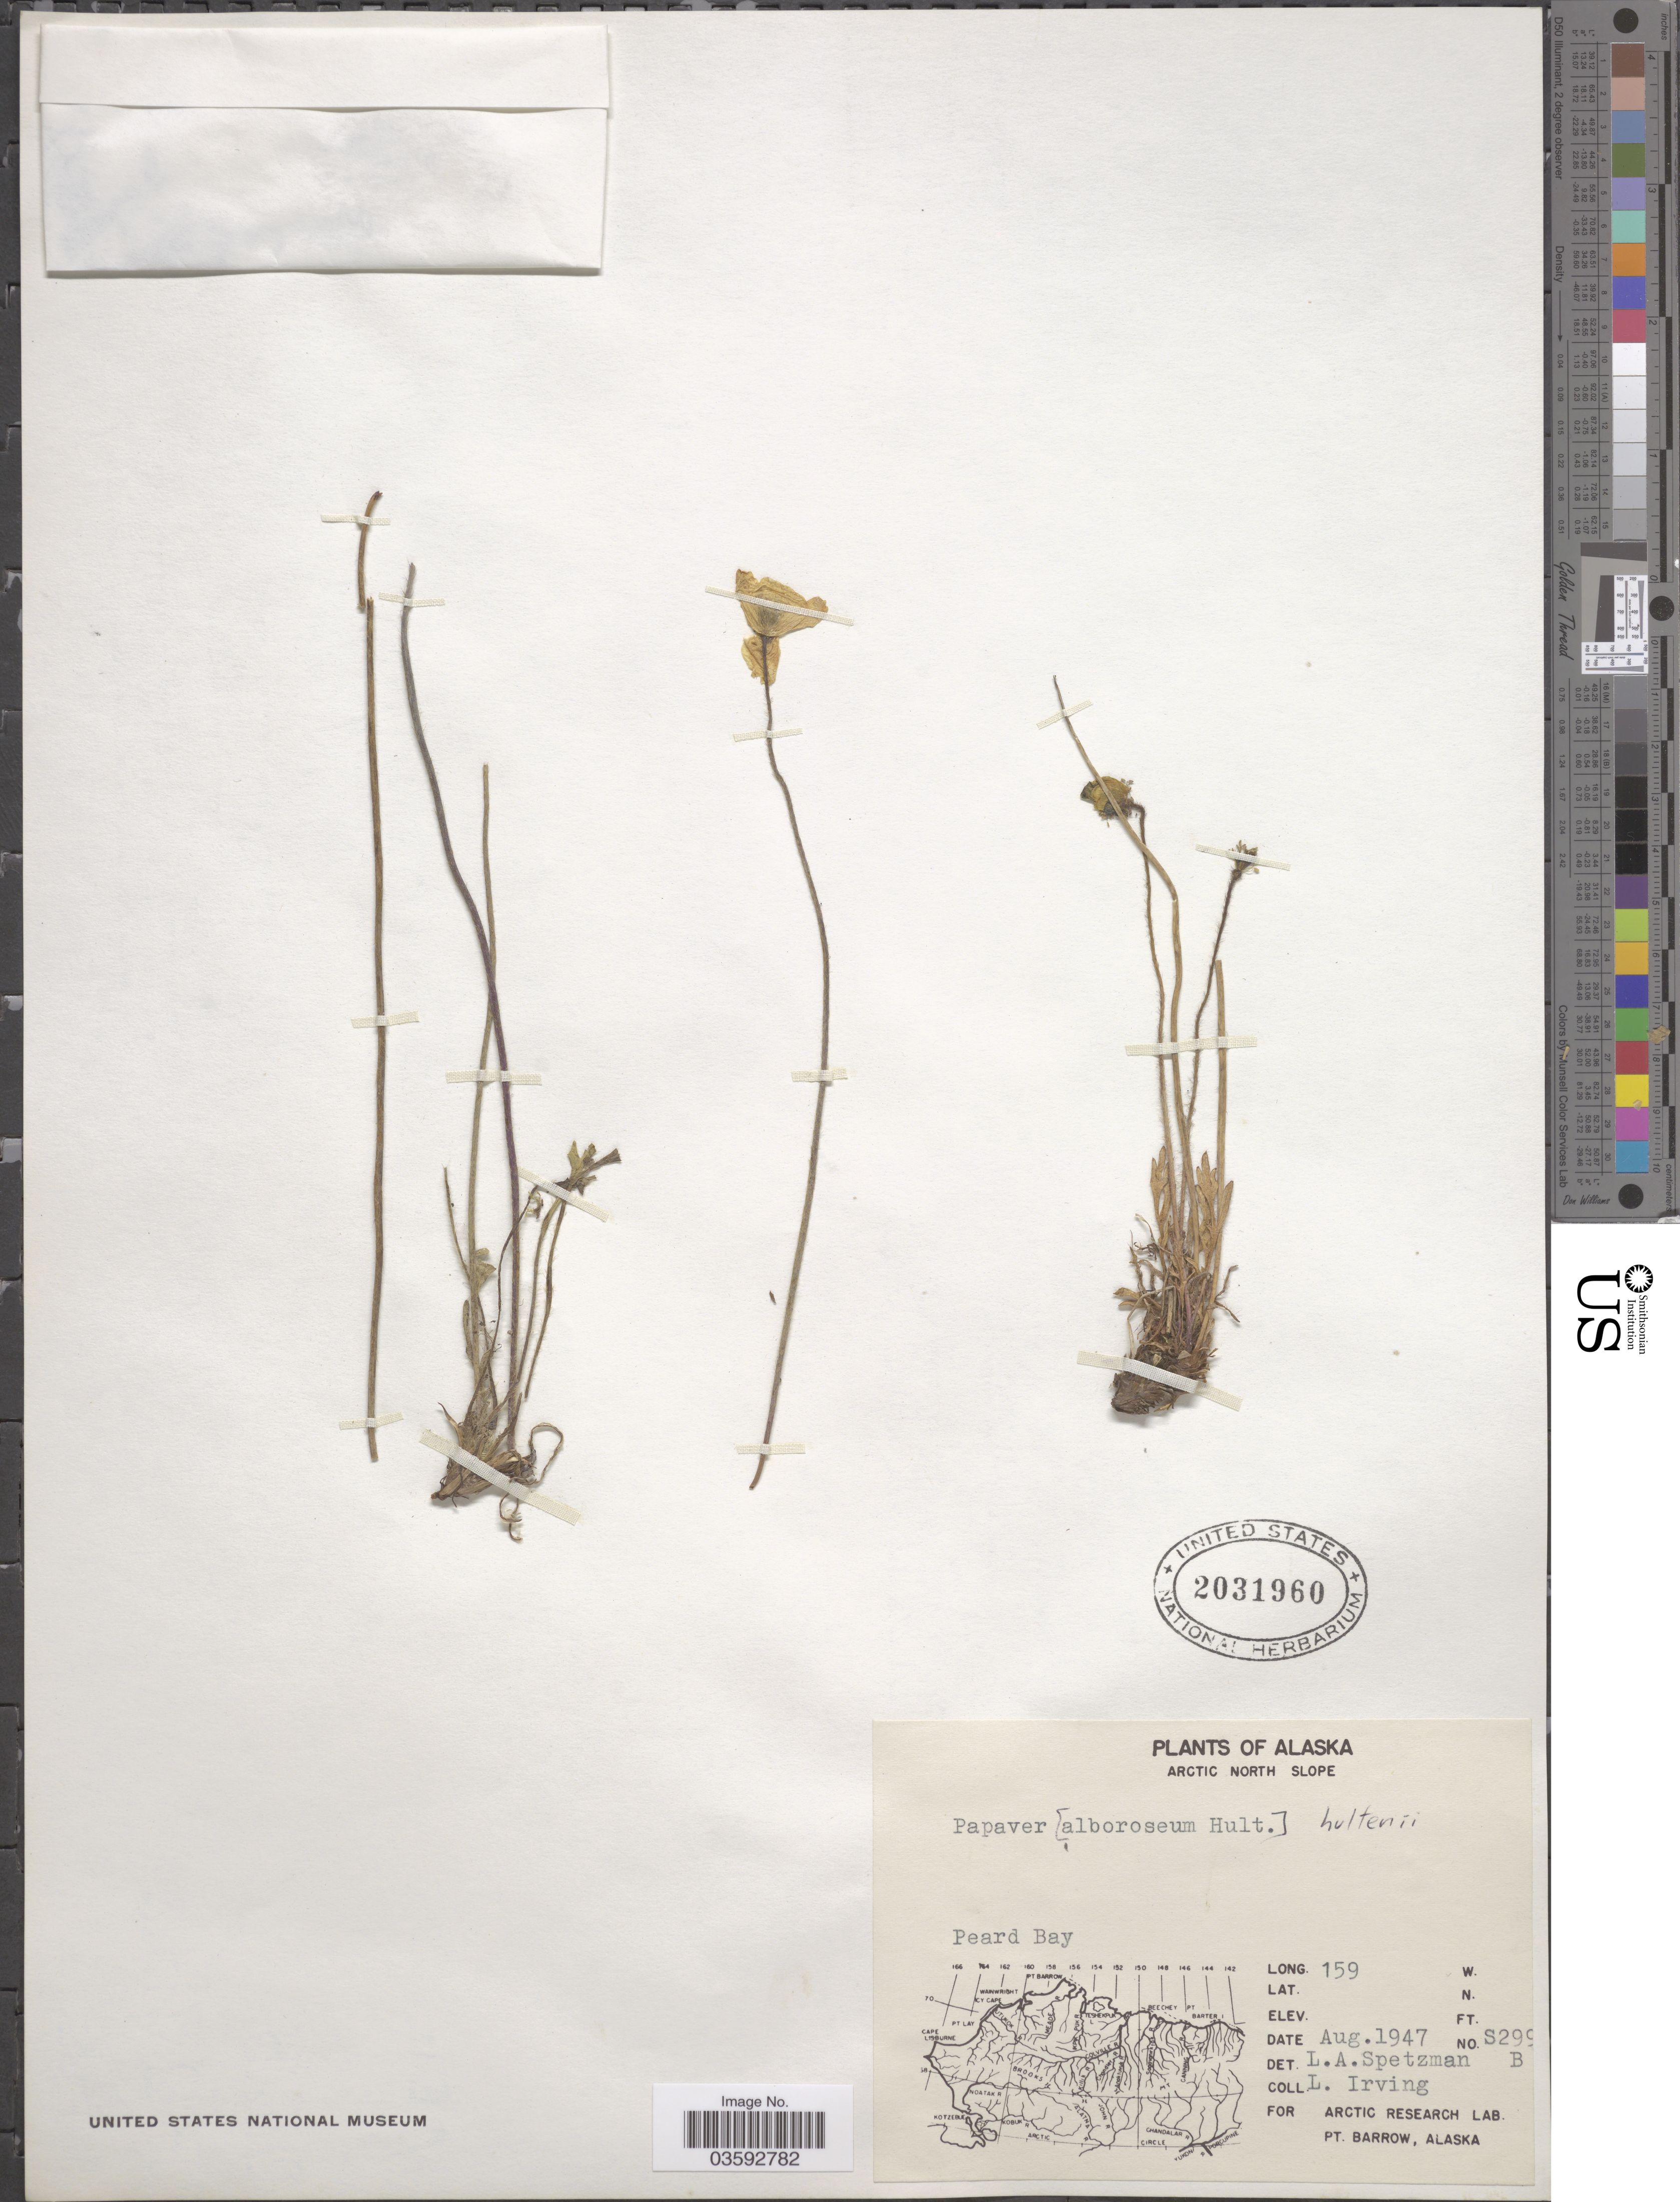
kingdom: Plantae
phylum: Tracheophyta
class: Magnoliopsida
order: Ranunculales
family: Papaveraceae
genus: Papaver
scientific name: Papaver nudicaule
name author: L.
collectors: L. Irving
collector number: S299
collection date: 1947-08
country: United States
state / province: Alaska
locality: Arctic North Slope. Peard Bay.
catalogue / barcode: US 2031960